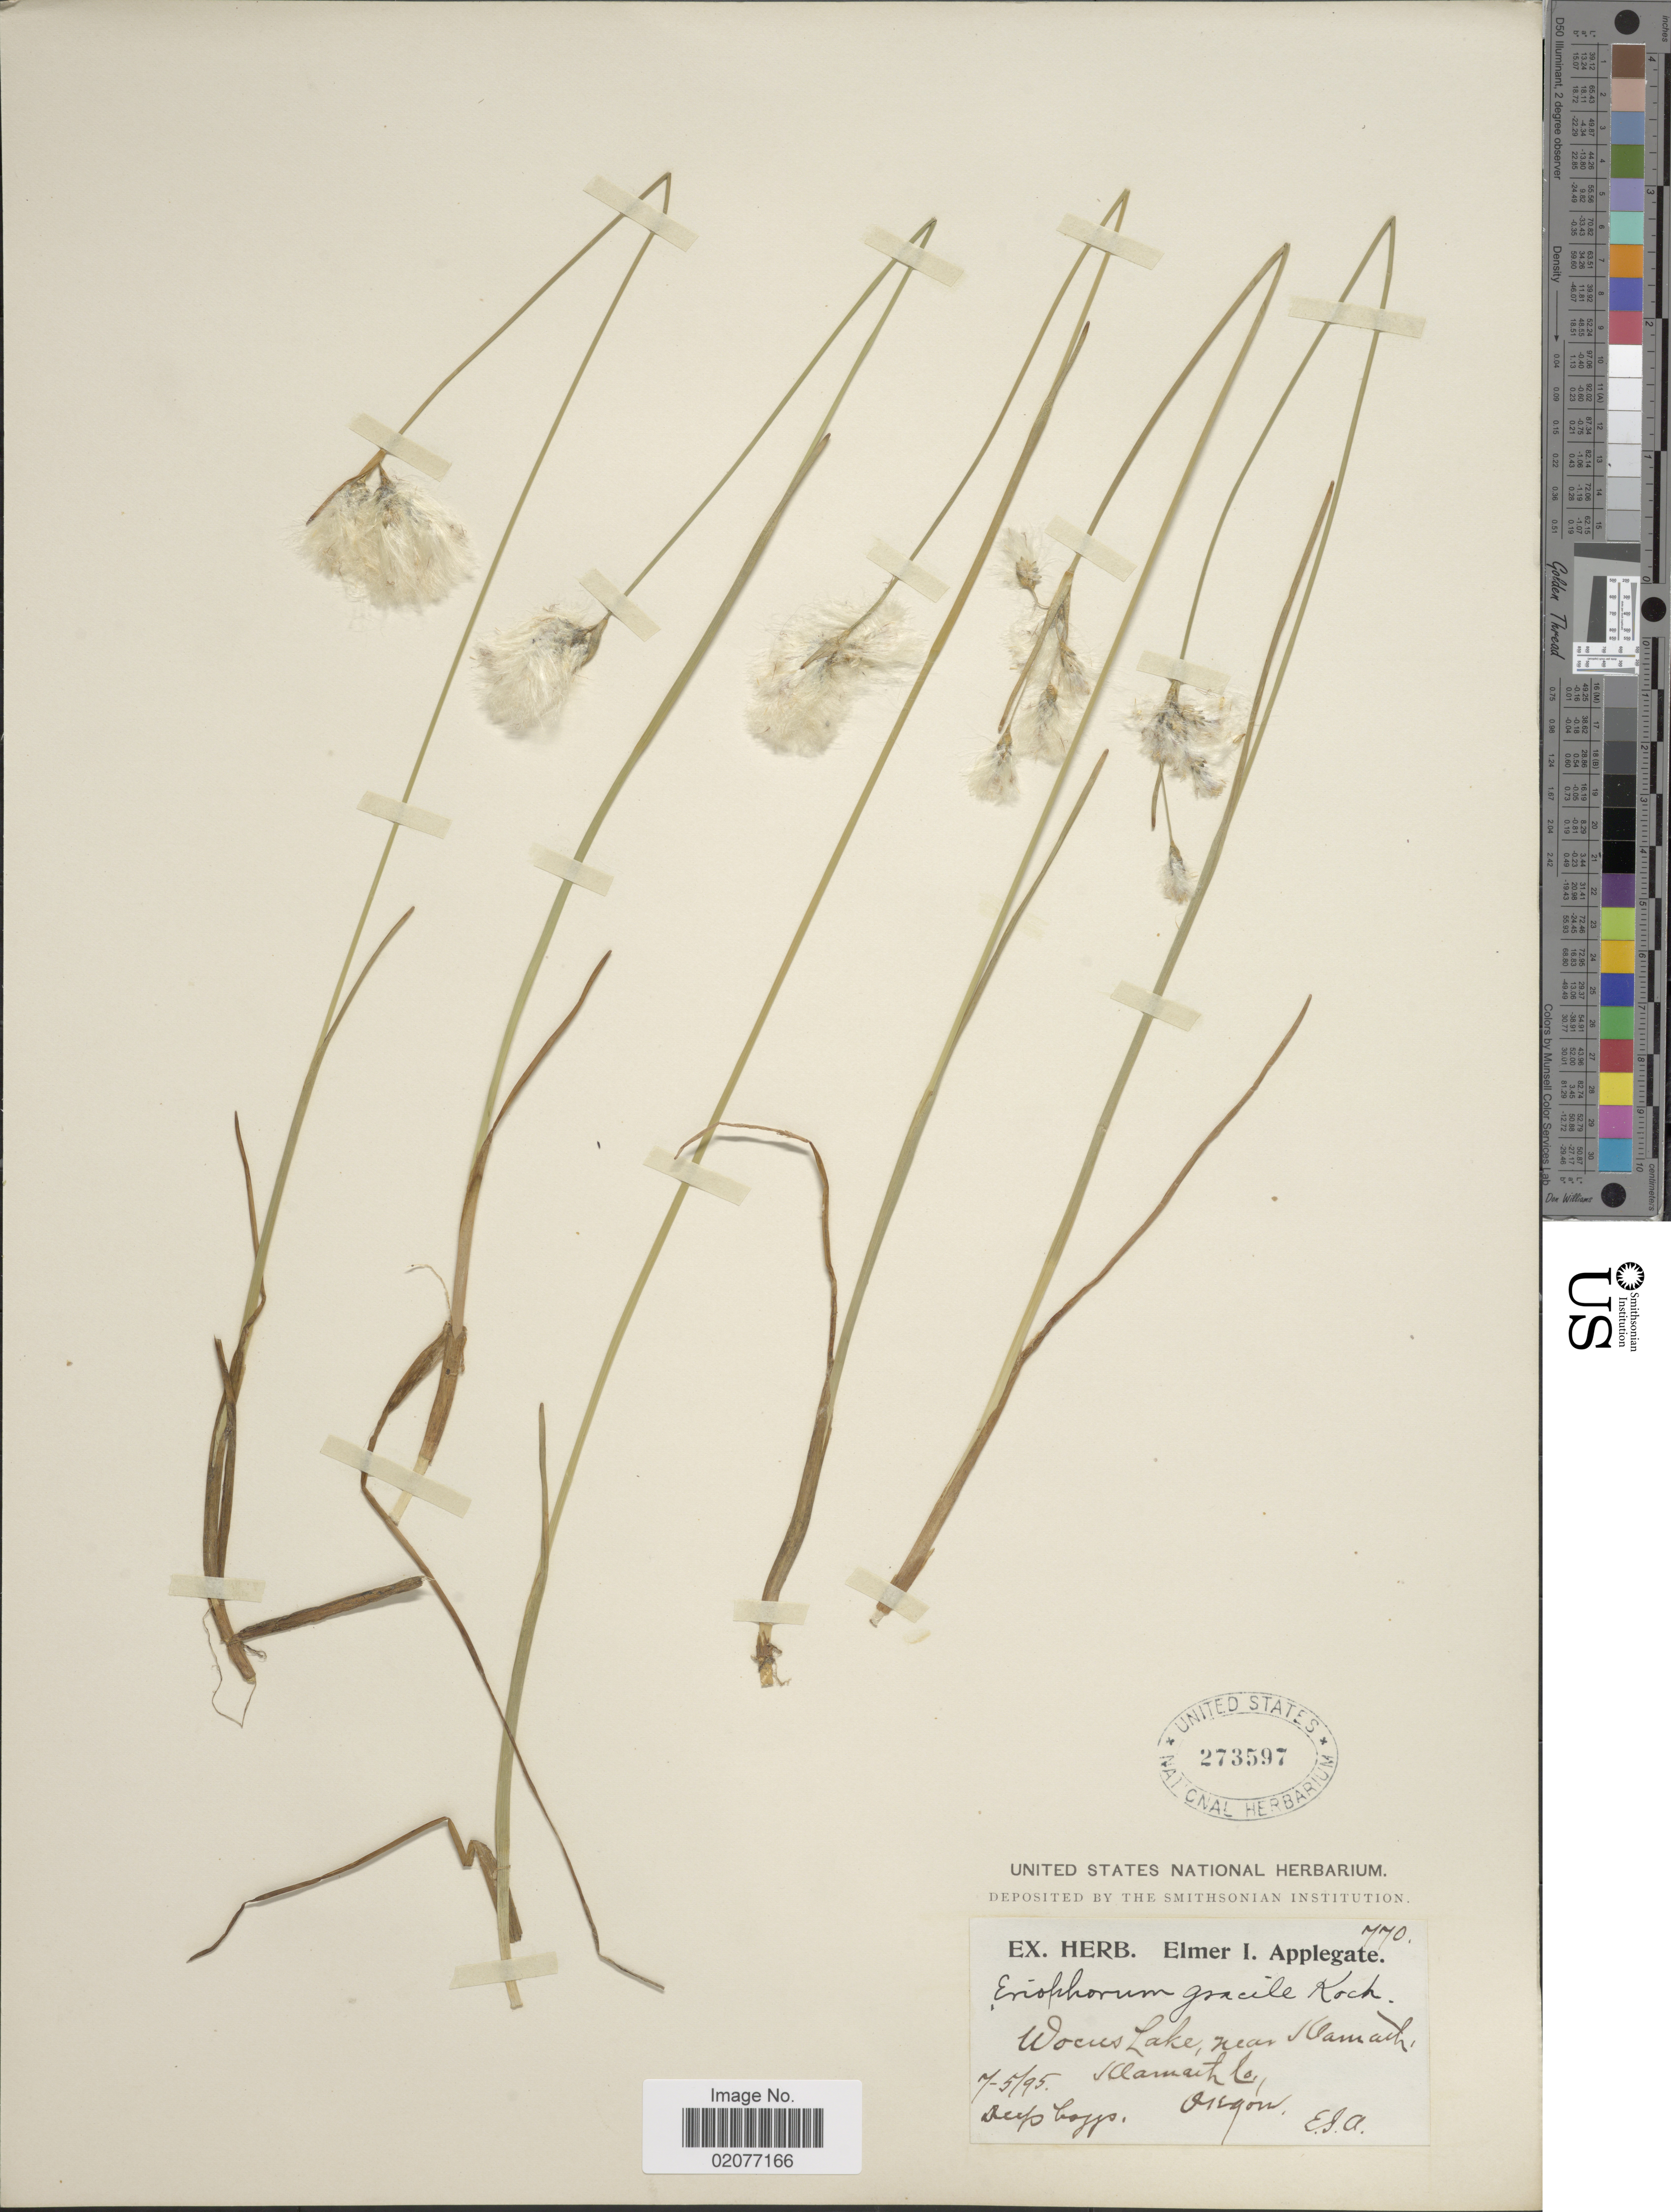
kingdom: Plantae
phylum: Tracheophyta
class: Liliopsida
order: Poales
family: Cyperaceae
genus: Eriophorum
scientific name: Eriophorum gracile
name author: W.D.J. Koch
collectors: E. I. Applegate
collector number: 770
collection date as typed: Transcribed d/m/y: 7/5/95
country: United States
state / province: Oregon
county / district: Klamath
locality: Klamath Co.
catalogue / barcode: US 273597